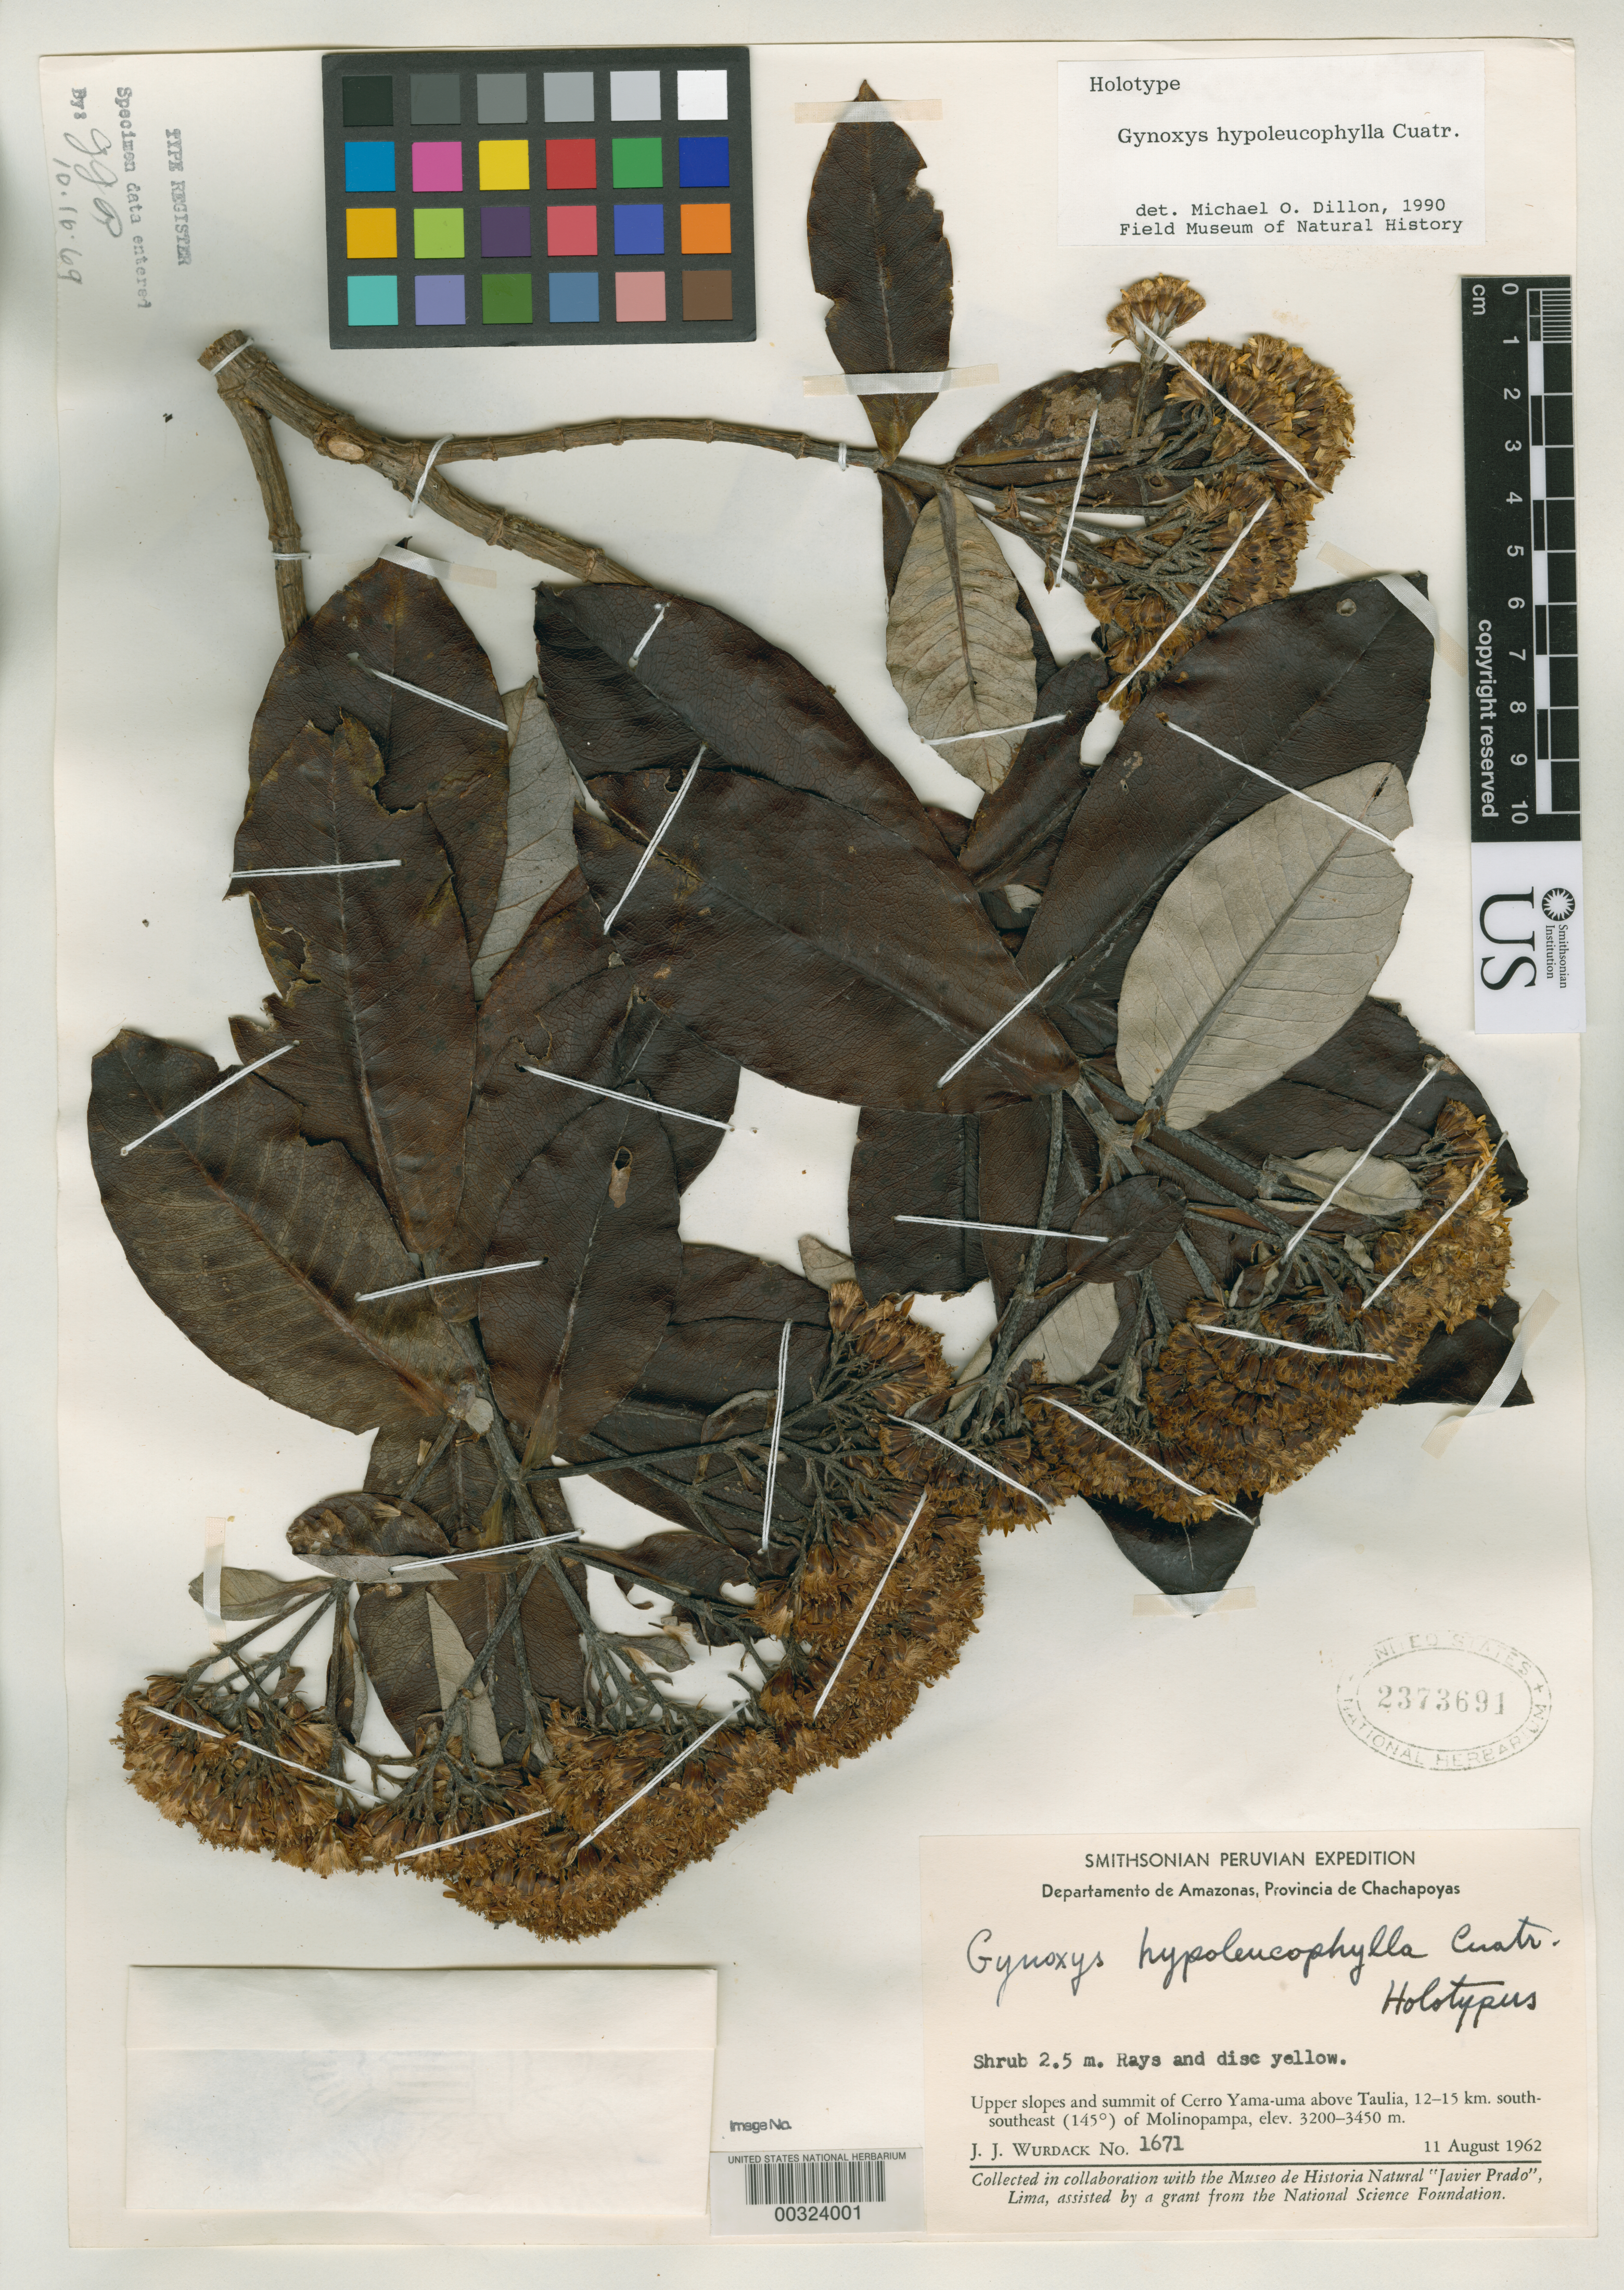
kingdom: Plantae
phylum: Tracheophyta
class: Magnoliopsida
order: Asterales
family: Asteraceae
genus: Gynoxys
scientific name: Gynoxys hypoleucophylla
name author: Cuatrec.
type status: Holotype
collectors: J. J. Wurdack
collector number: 1671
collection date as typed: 11 Aug 1962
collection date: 1962-08-11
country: Peru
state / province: Amazonas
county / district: Chachapoyas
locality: Yama-Uma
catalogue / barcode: US 2373691